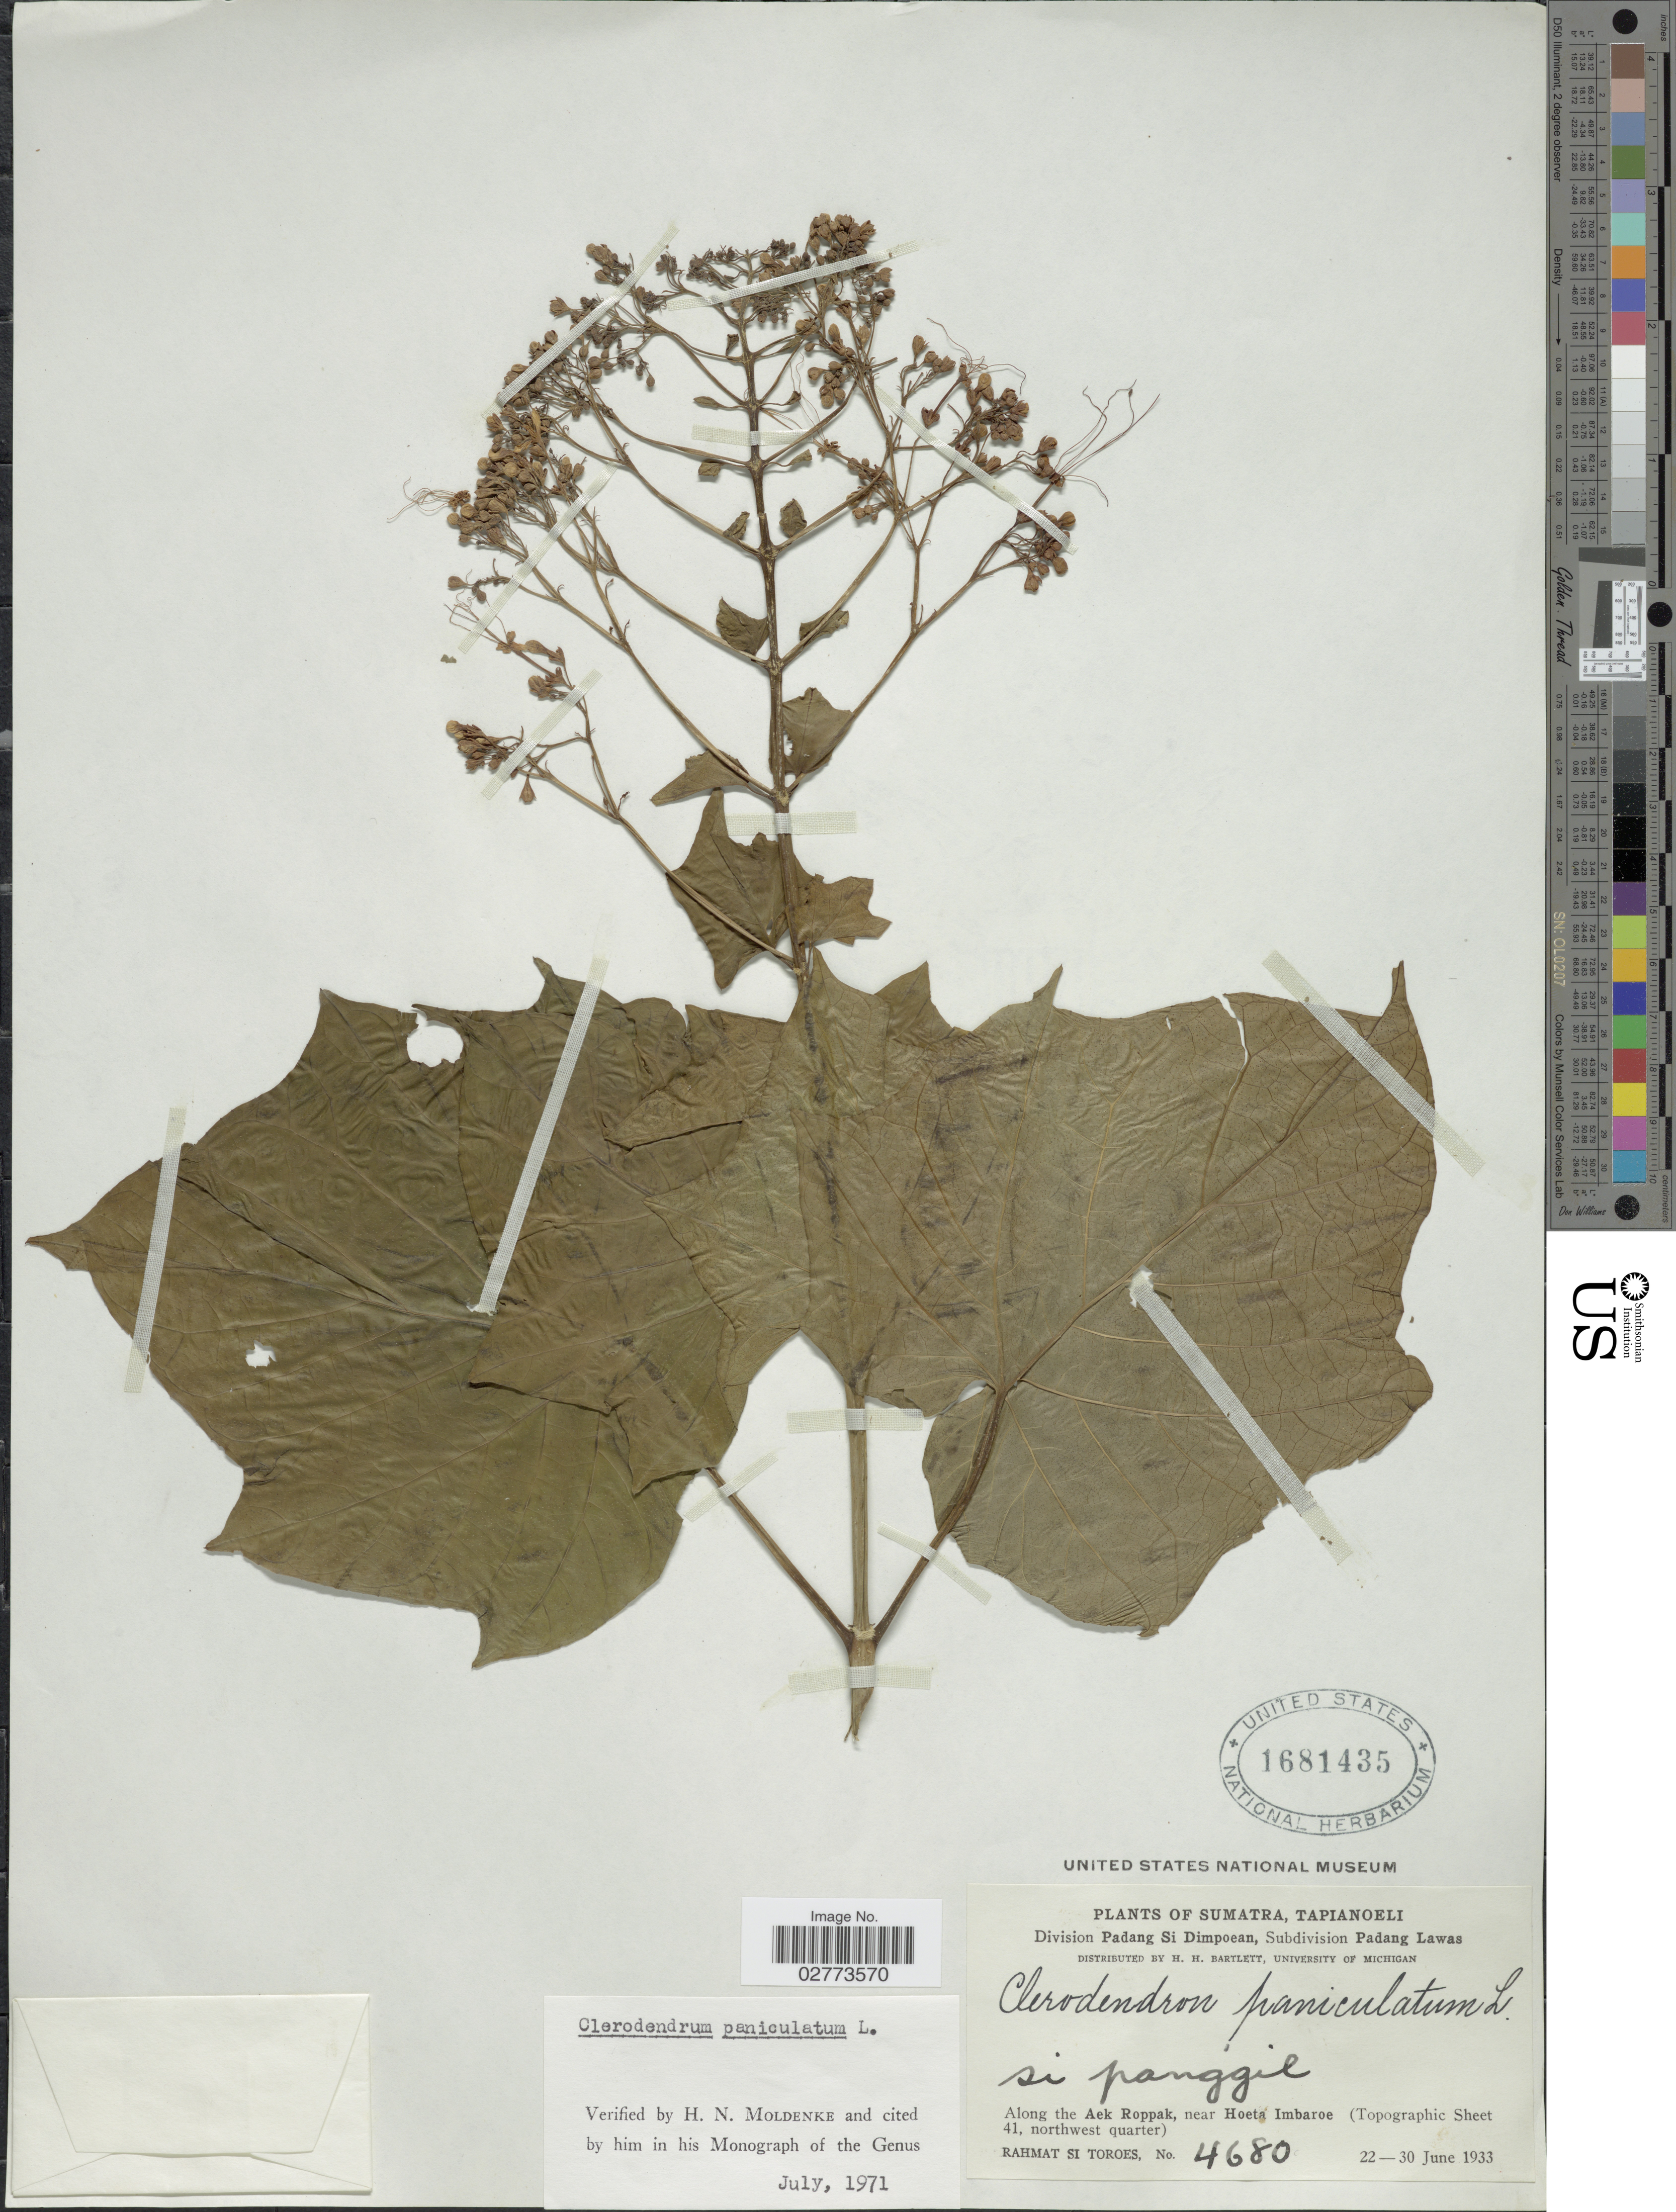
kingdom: Plantae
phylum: Tracheophyta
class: Magnoliopsida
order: Lamiales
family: Lamiaceae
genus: Clerodendrum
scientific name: Clerodendrum paniculatum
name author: L.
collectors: Rahmat Si Boeea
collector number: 4680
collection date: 1933-06-22/1933-06-30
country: Indonesia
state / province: Sumatra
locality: Tapianoeli. Division Padang Si Dimpoean, Subdivision Padang Lawas. Along the Aek Roppak, near Hoeta Imbaroe (Topographic Sheet 41, northwest quarter).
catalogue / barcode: US 1681435